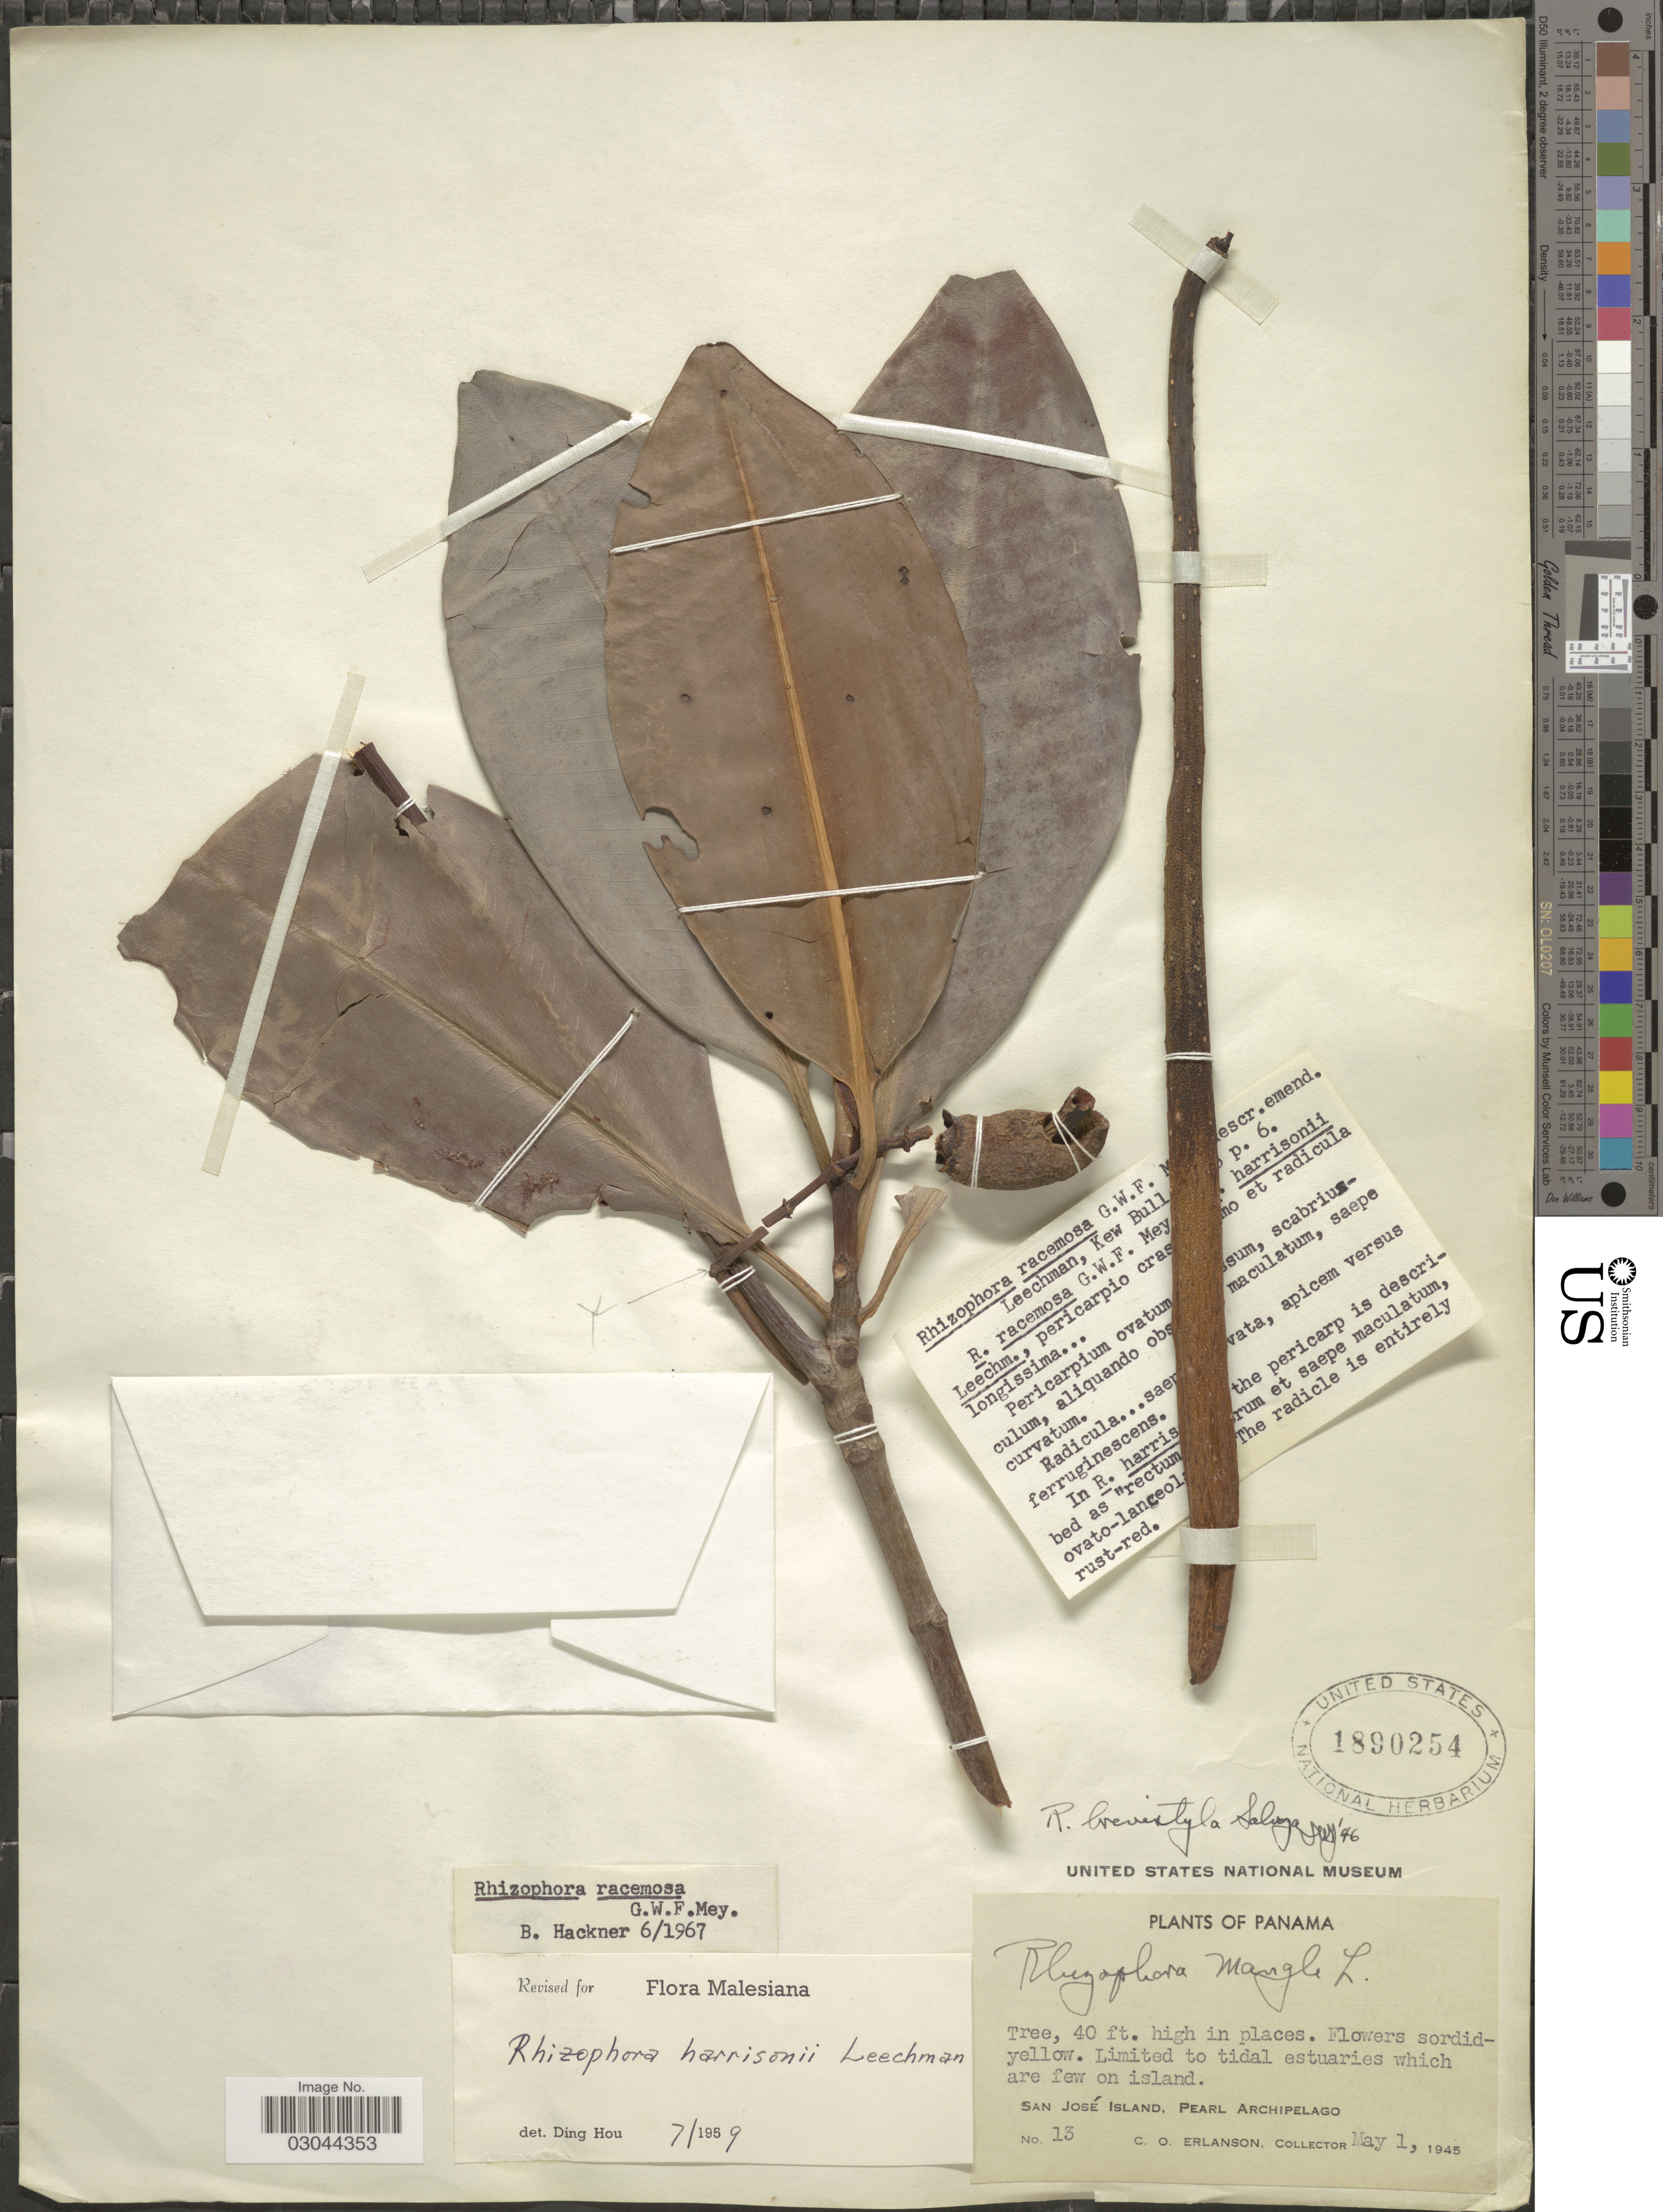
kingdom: Plantae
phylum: Tracheophyta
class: Magnoliopsida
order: Malpighiales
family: Rhizophoraceae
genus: Rhizophora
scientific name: Rhizophora racemosa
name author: G. Mey.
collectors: C. O. Erlanson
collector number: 13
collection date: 1945-05-01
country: Panama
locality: San José Island, Pearl Archipelago.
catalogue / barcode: US 1890254